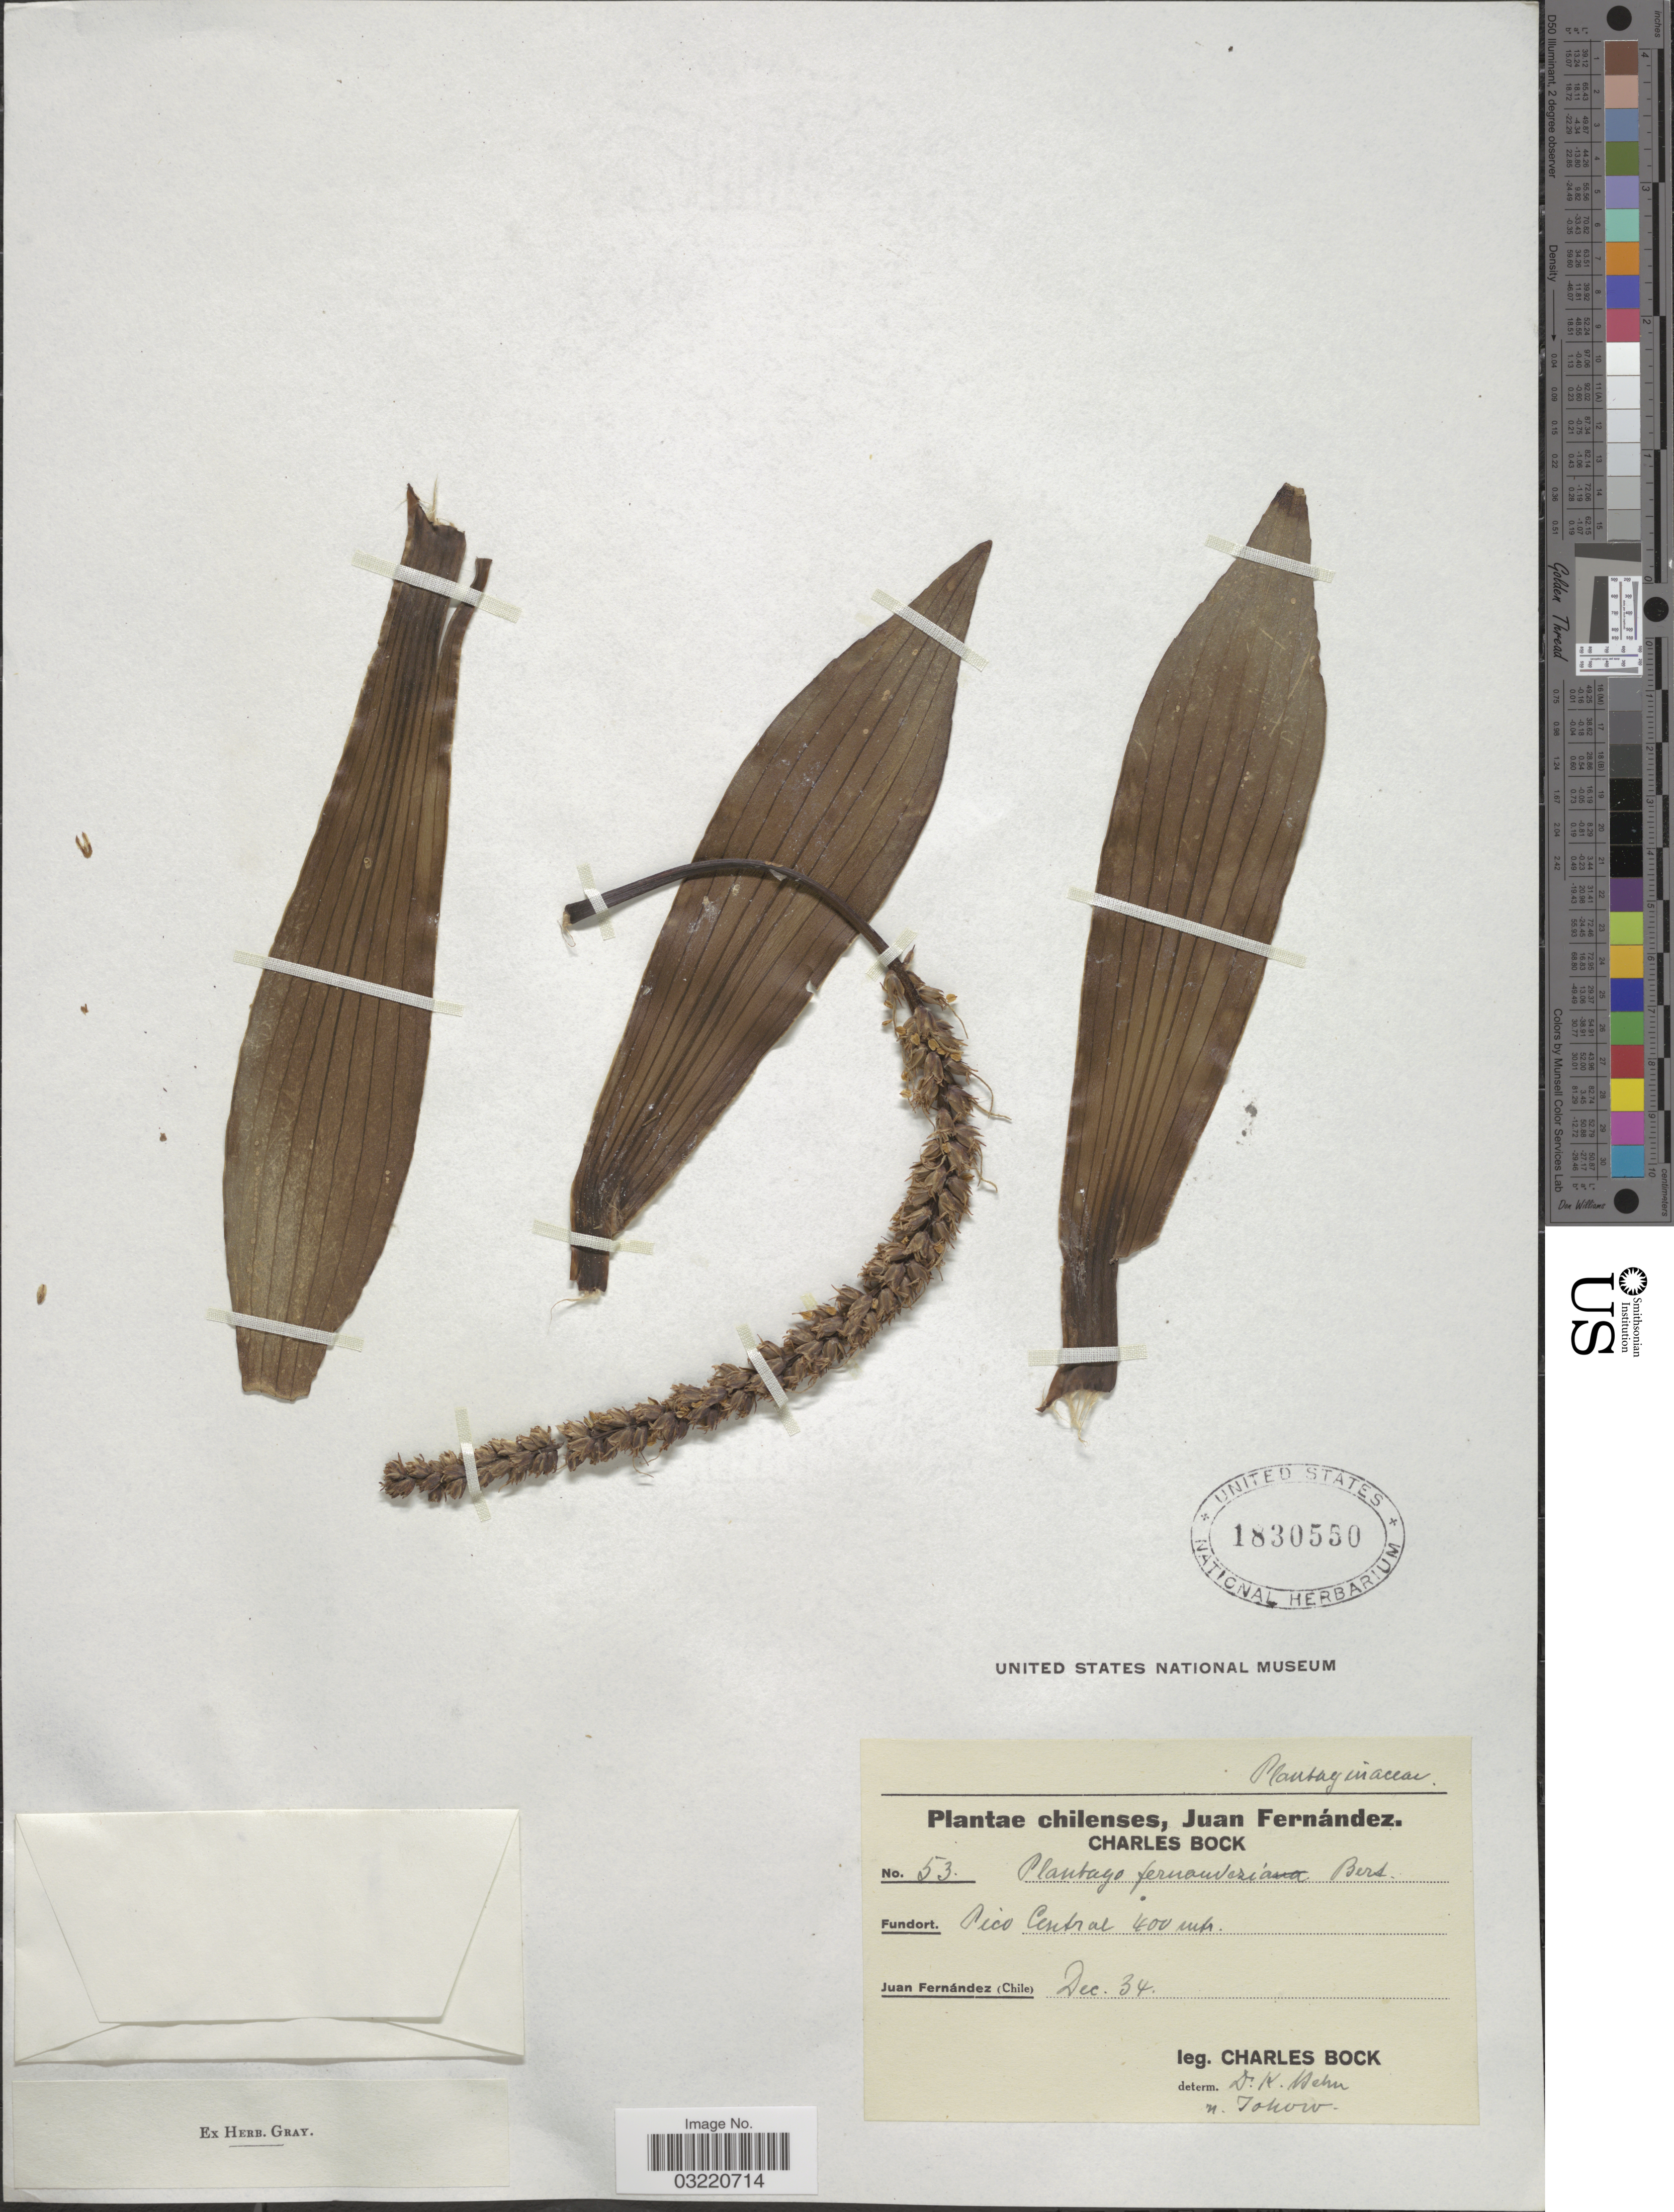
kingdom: Plantae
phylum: Tracheophyta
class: Magnoliopsida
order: Lamiales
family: Plantaginaceae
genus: Plantago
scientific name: Plantago fernandezia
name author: Bertero ex Barnéoud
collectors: C. Bock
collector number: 53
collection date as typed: Transcribed d/m/y: /12/34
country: Chile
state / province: Valparaíso (V)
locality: Juan Fernández. Fundort. Pico Central.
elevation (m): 400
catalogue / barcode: US 1830550